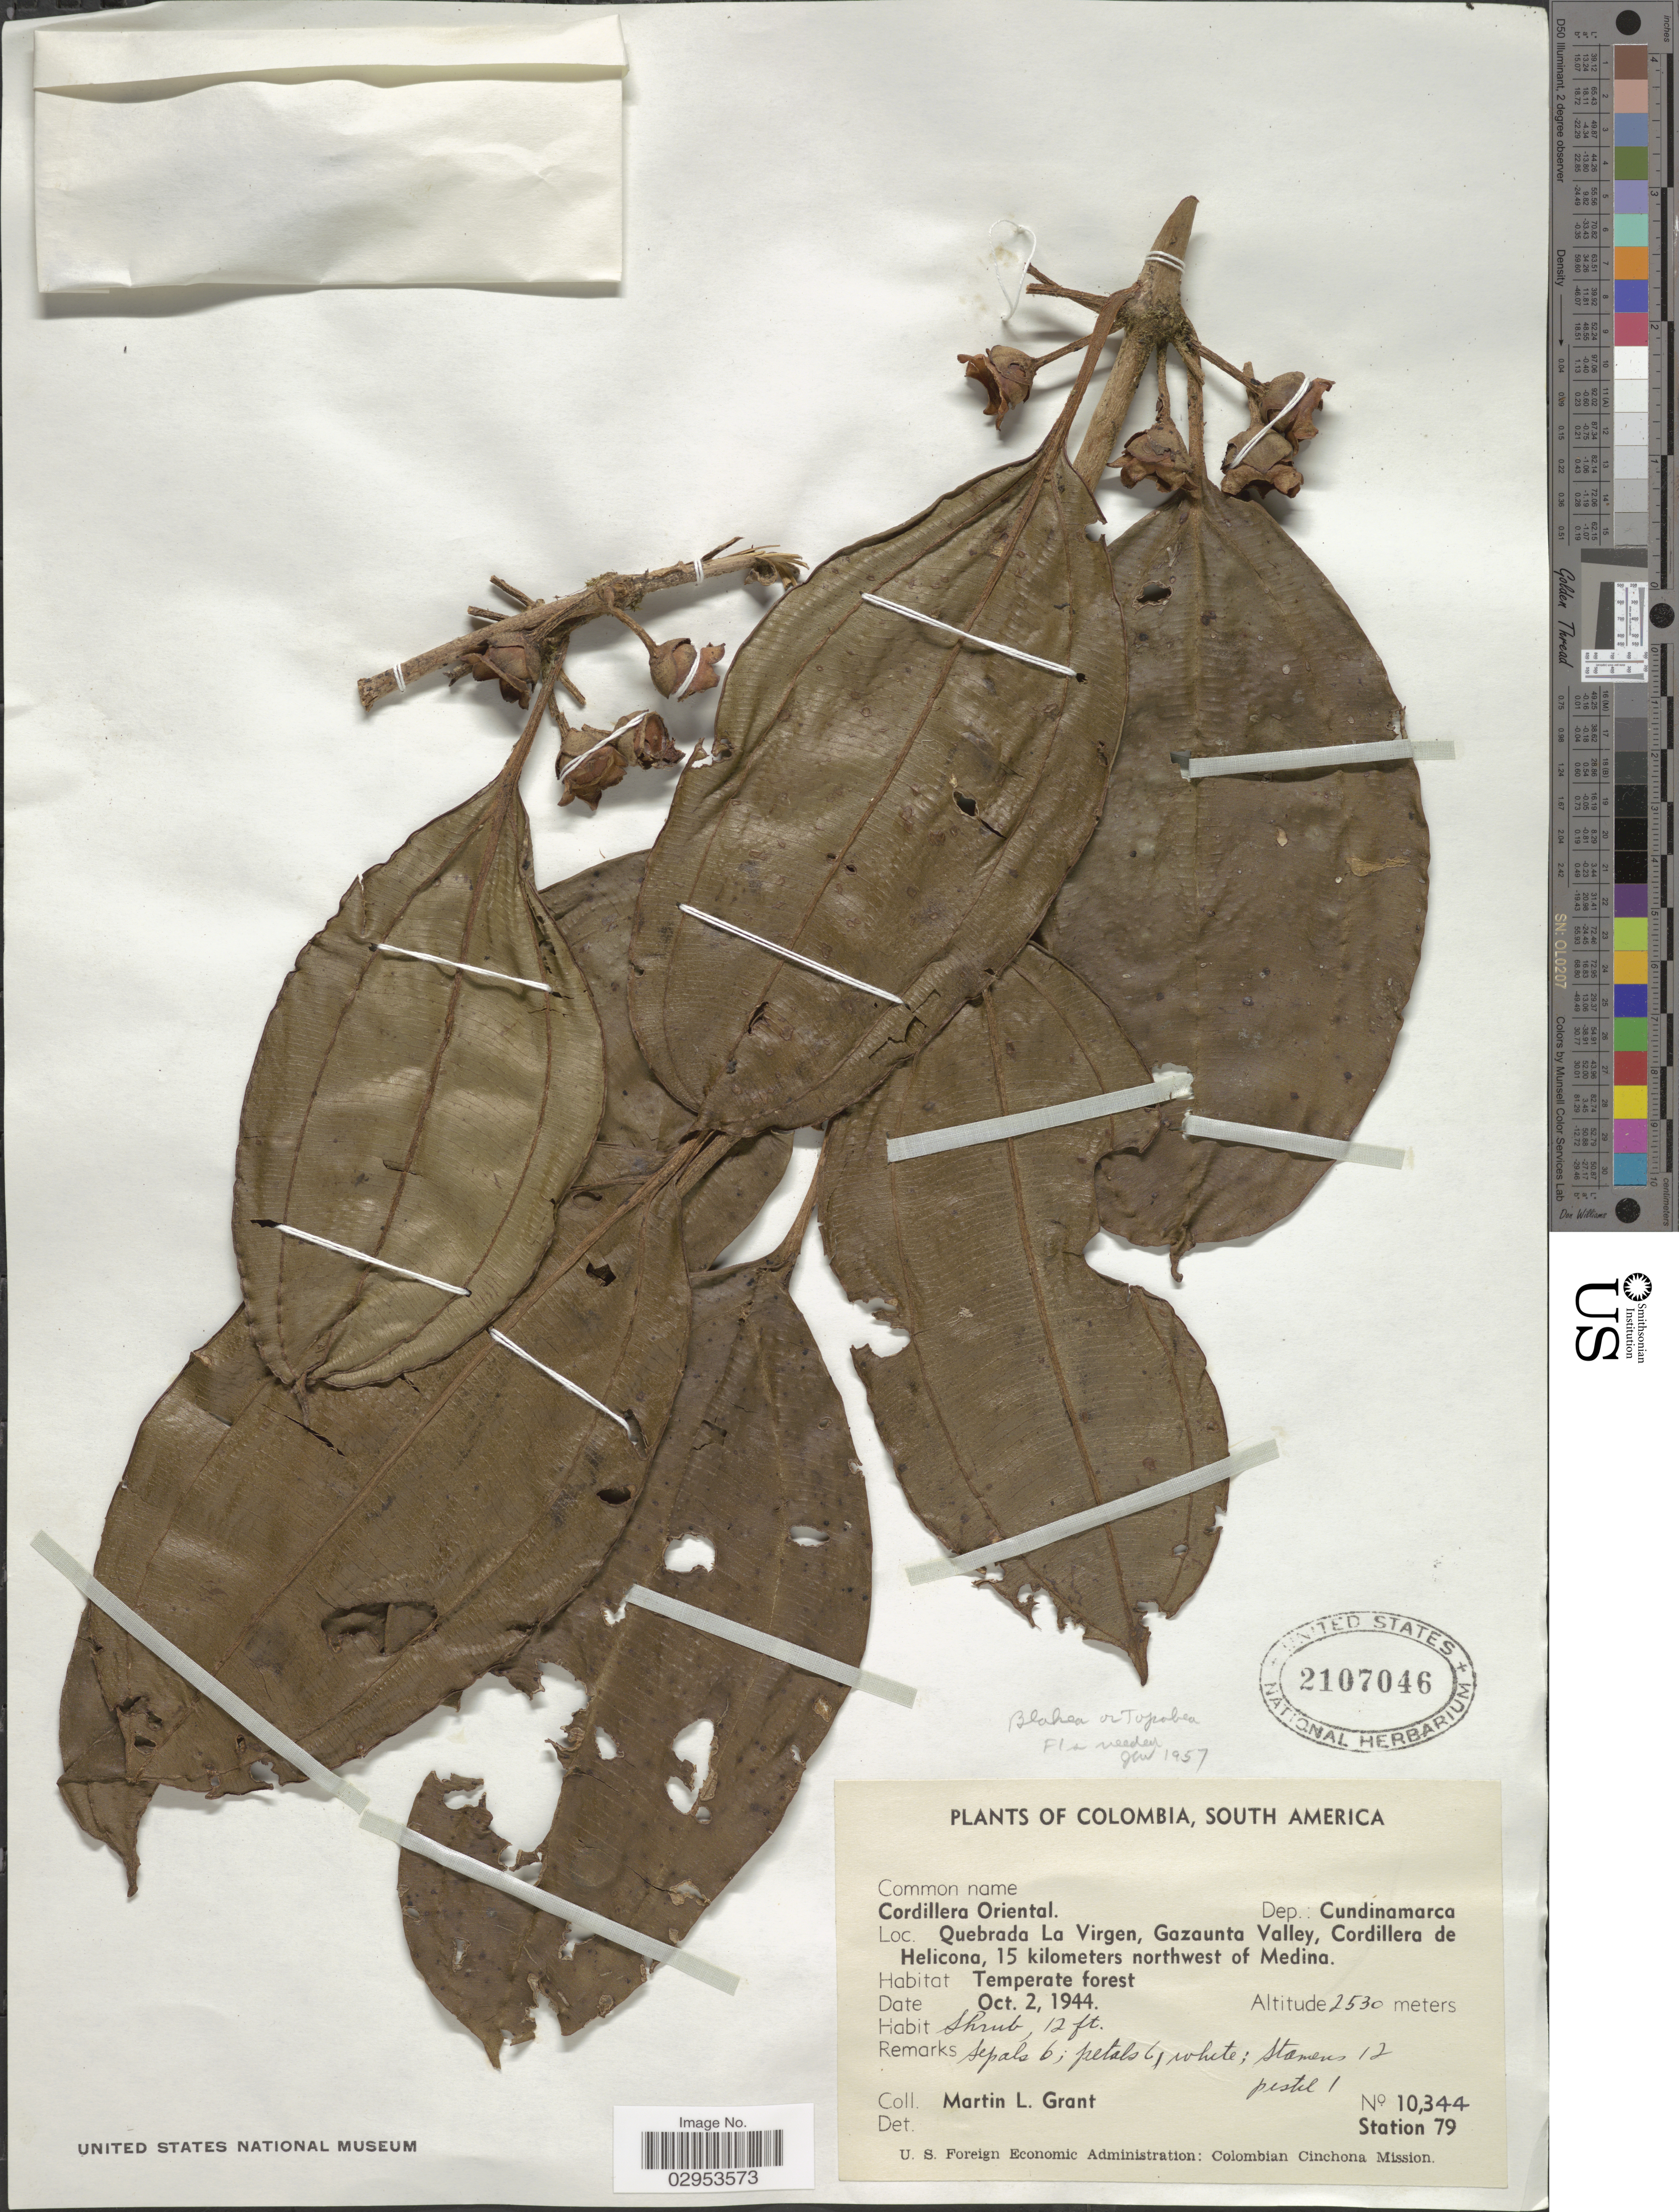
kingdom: Plantae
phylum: Tracheophyta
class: Magnoliopsida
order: Myrtales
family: Melastomataceae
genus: Blakea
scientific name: Blakea sp.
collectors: M. L. Grant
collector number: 10344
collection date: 1944-10-02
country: Colombia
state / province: Cundinamarca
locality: Cordillera Oriental. Dep.: Cundinamarca. Quebrada La Virgen, Gazaunta Valley, Cordillera de Helicona, 15 kilometers northwest of Medina.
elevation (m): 2530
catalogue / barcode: US 2107046